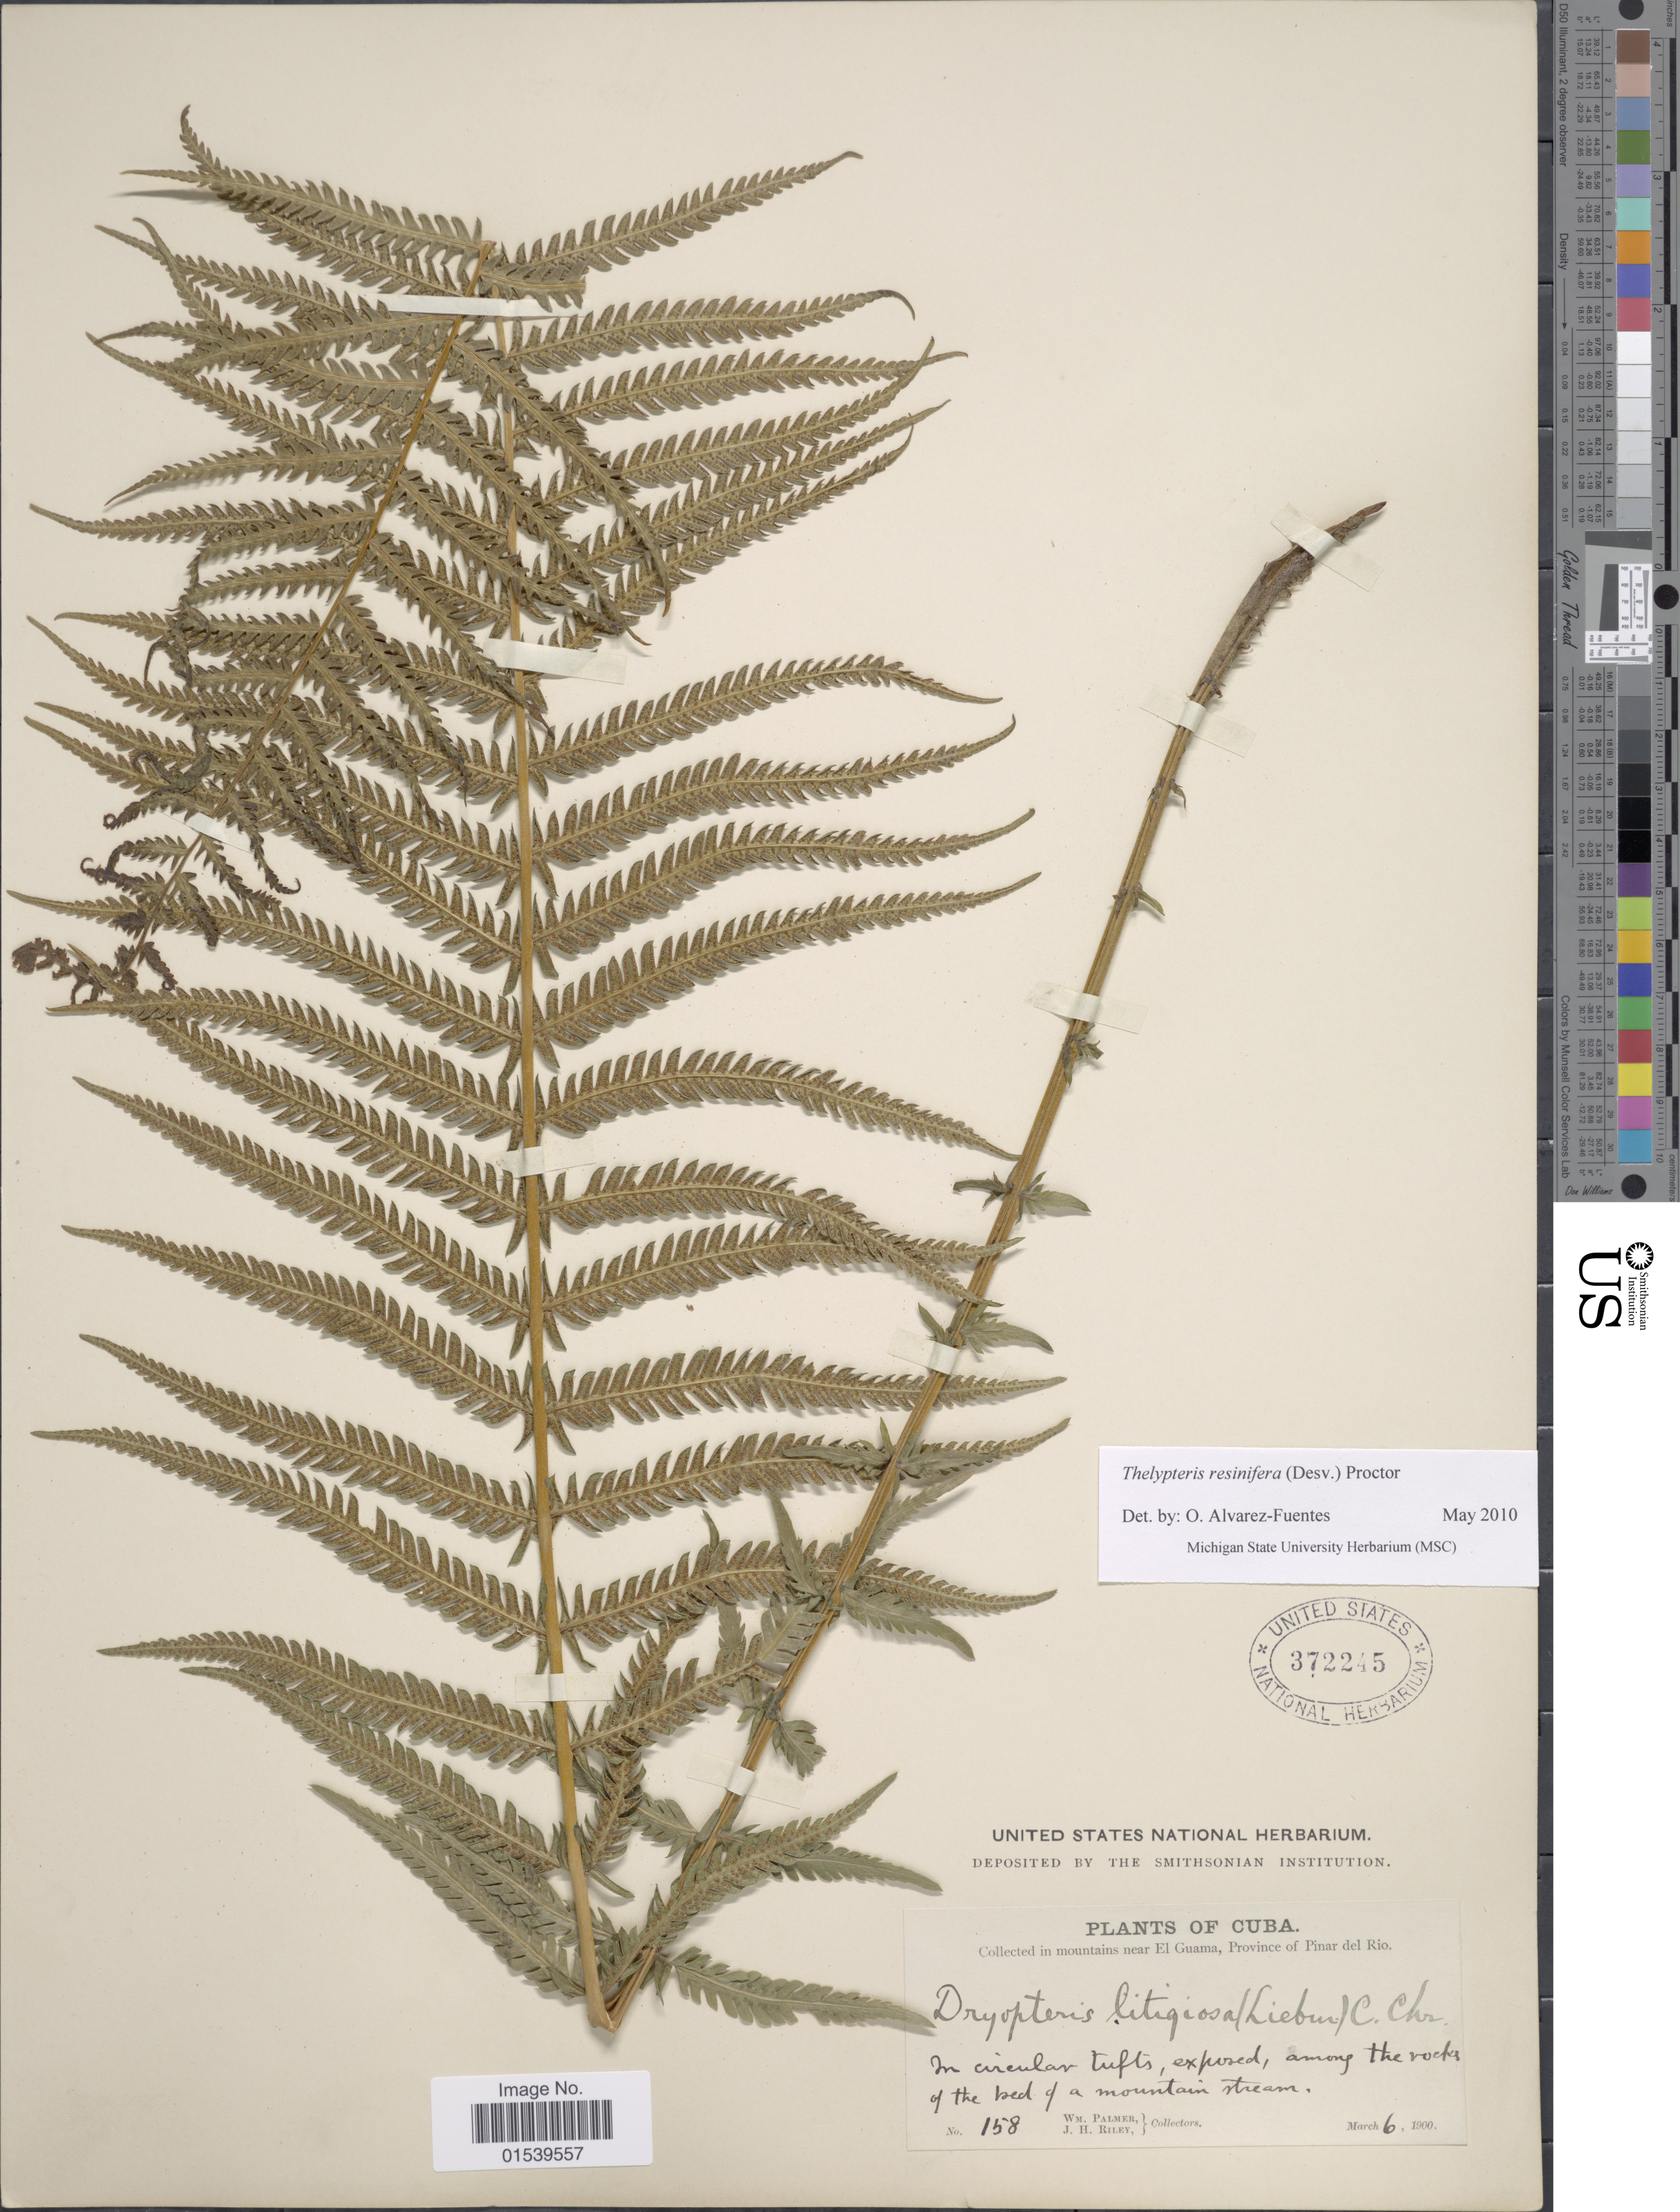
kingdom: Plantae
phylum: Tracheophyta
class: Polypodiopsida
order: Polypodiales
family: Thelypteridaceae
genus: Amauropelta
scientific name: Amauropelta resinifera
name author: (Desv.) Pic. Serm.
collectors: W. Palmer & J. H. Riley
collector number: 158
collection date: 1900-03-06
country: Cuba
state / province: Pinar del Río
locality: Mountains near El Guama, Province of Pinar del Rio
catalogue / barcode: US 372245